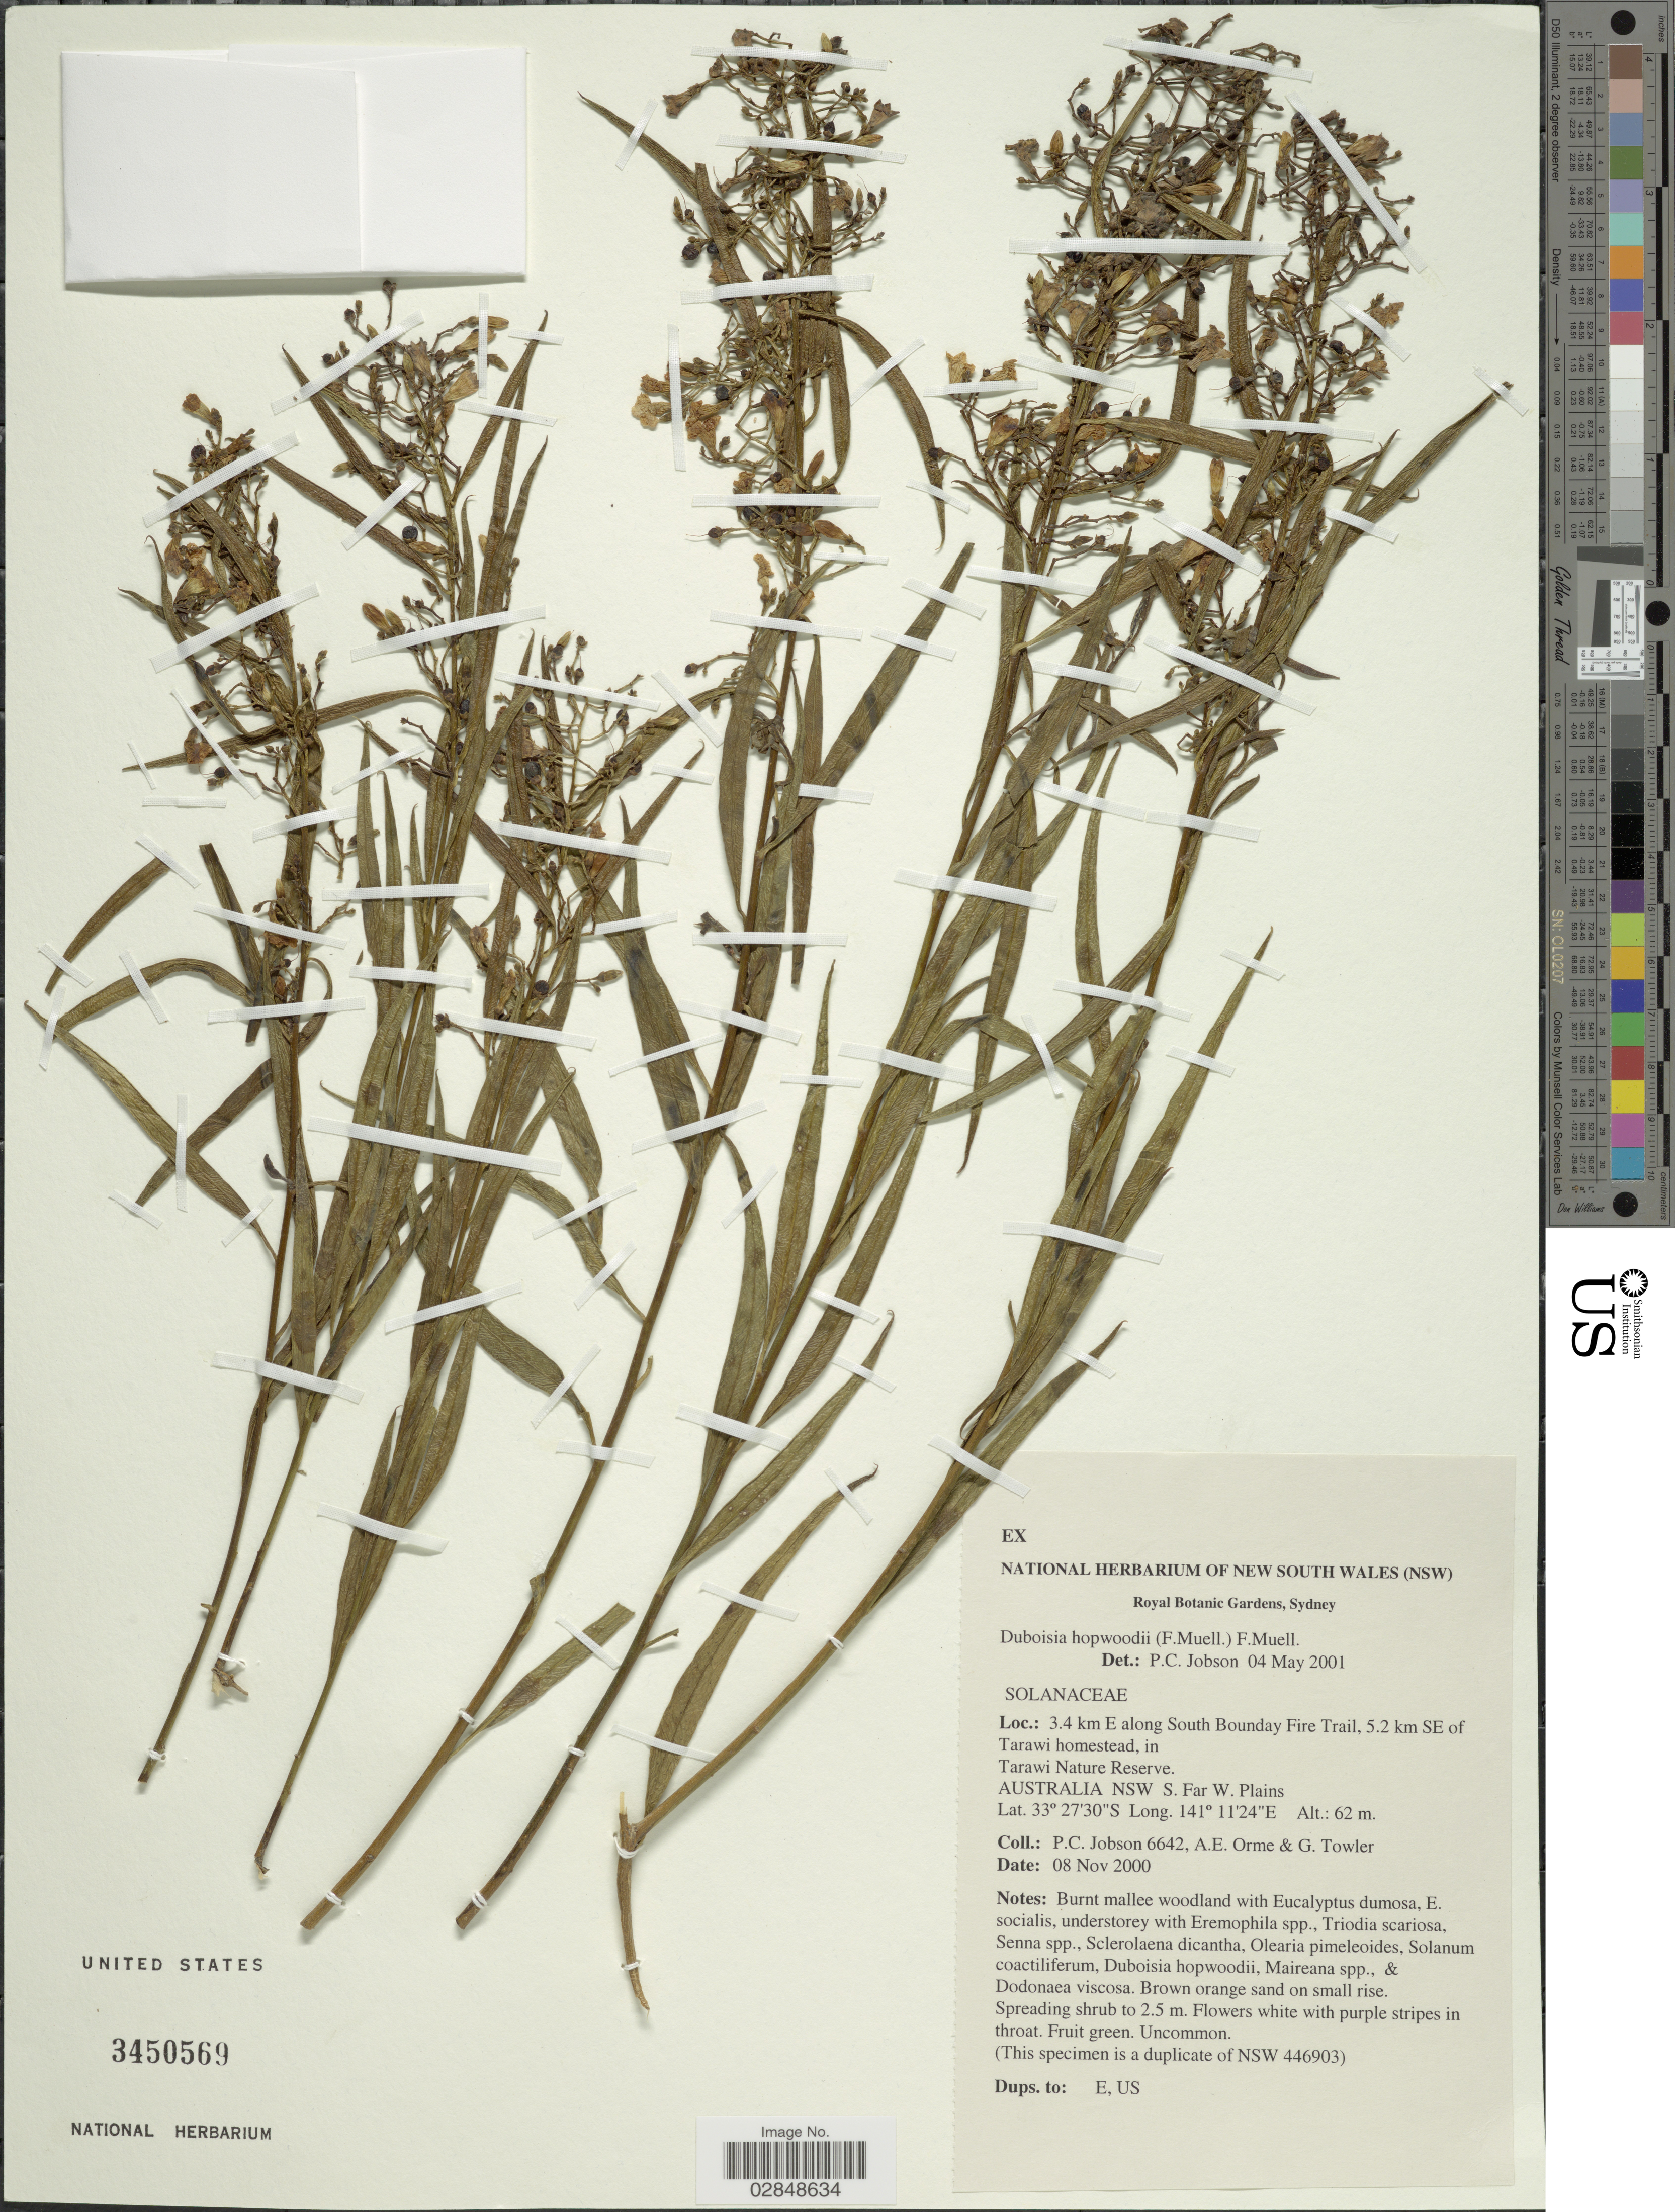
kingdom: Plantae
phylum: Tracheophyta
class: Magnoliopsida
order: Solanales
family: Solanaceae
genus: Duboisia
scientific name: Duboisia hopwoodii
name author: (F. Muell.) F. Muell.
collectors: P. Jobson, A. Orme & G. Towler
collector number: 6642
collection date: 2000-11-08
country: Australia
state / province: New South Wales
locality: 3.4 km E along South Bounday Fire Trail, 5.2 km SE of Tarawi homestead, in Tarawi Nature Reserve. NSW S. Far W. Plains.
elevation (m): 62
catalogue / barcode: US 3450569